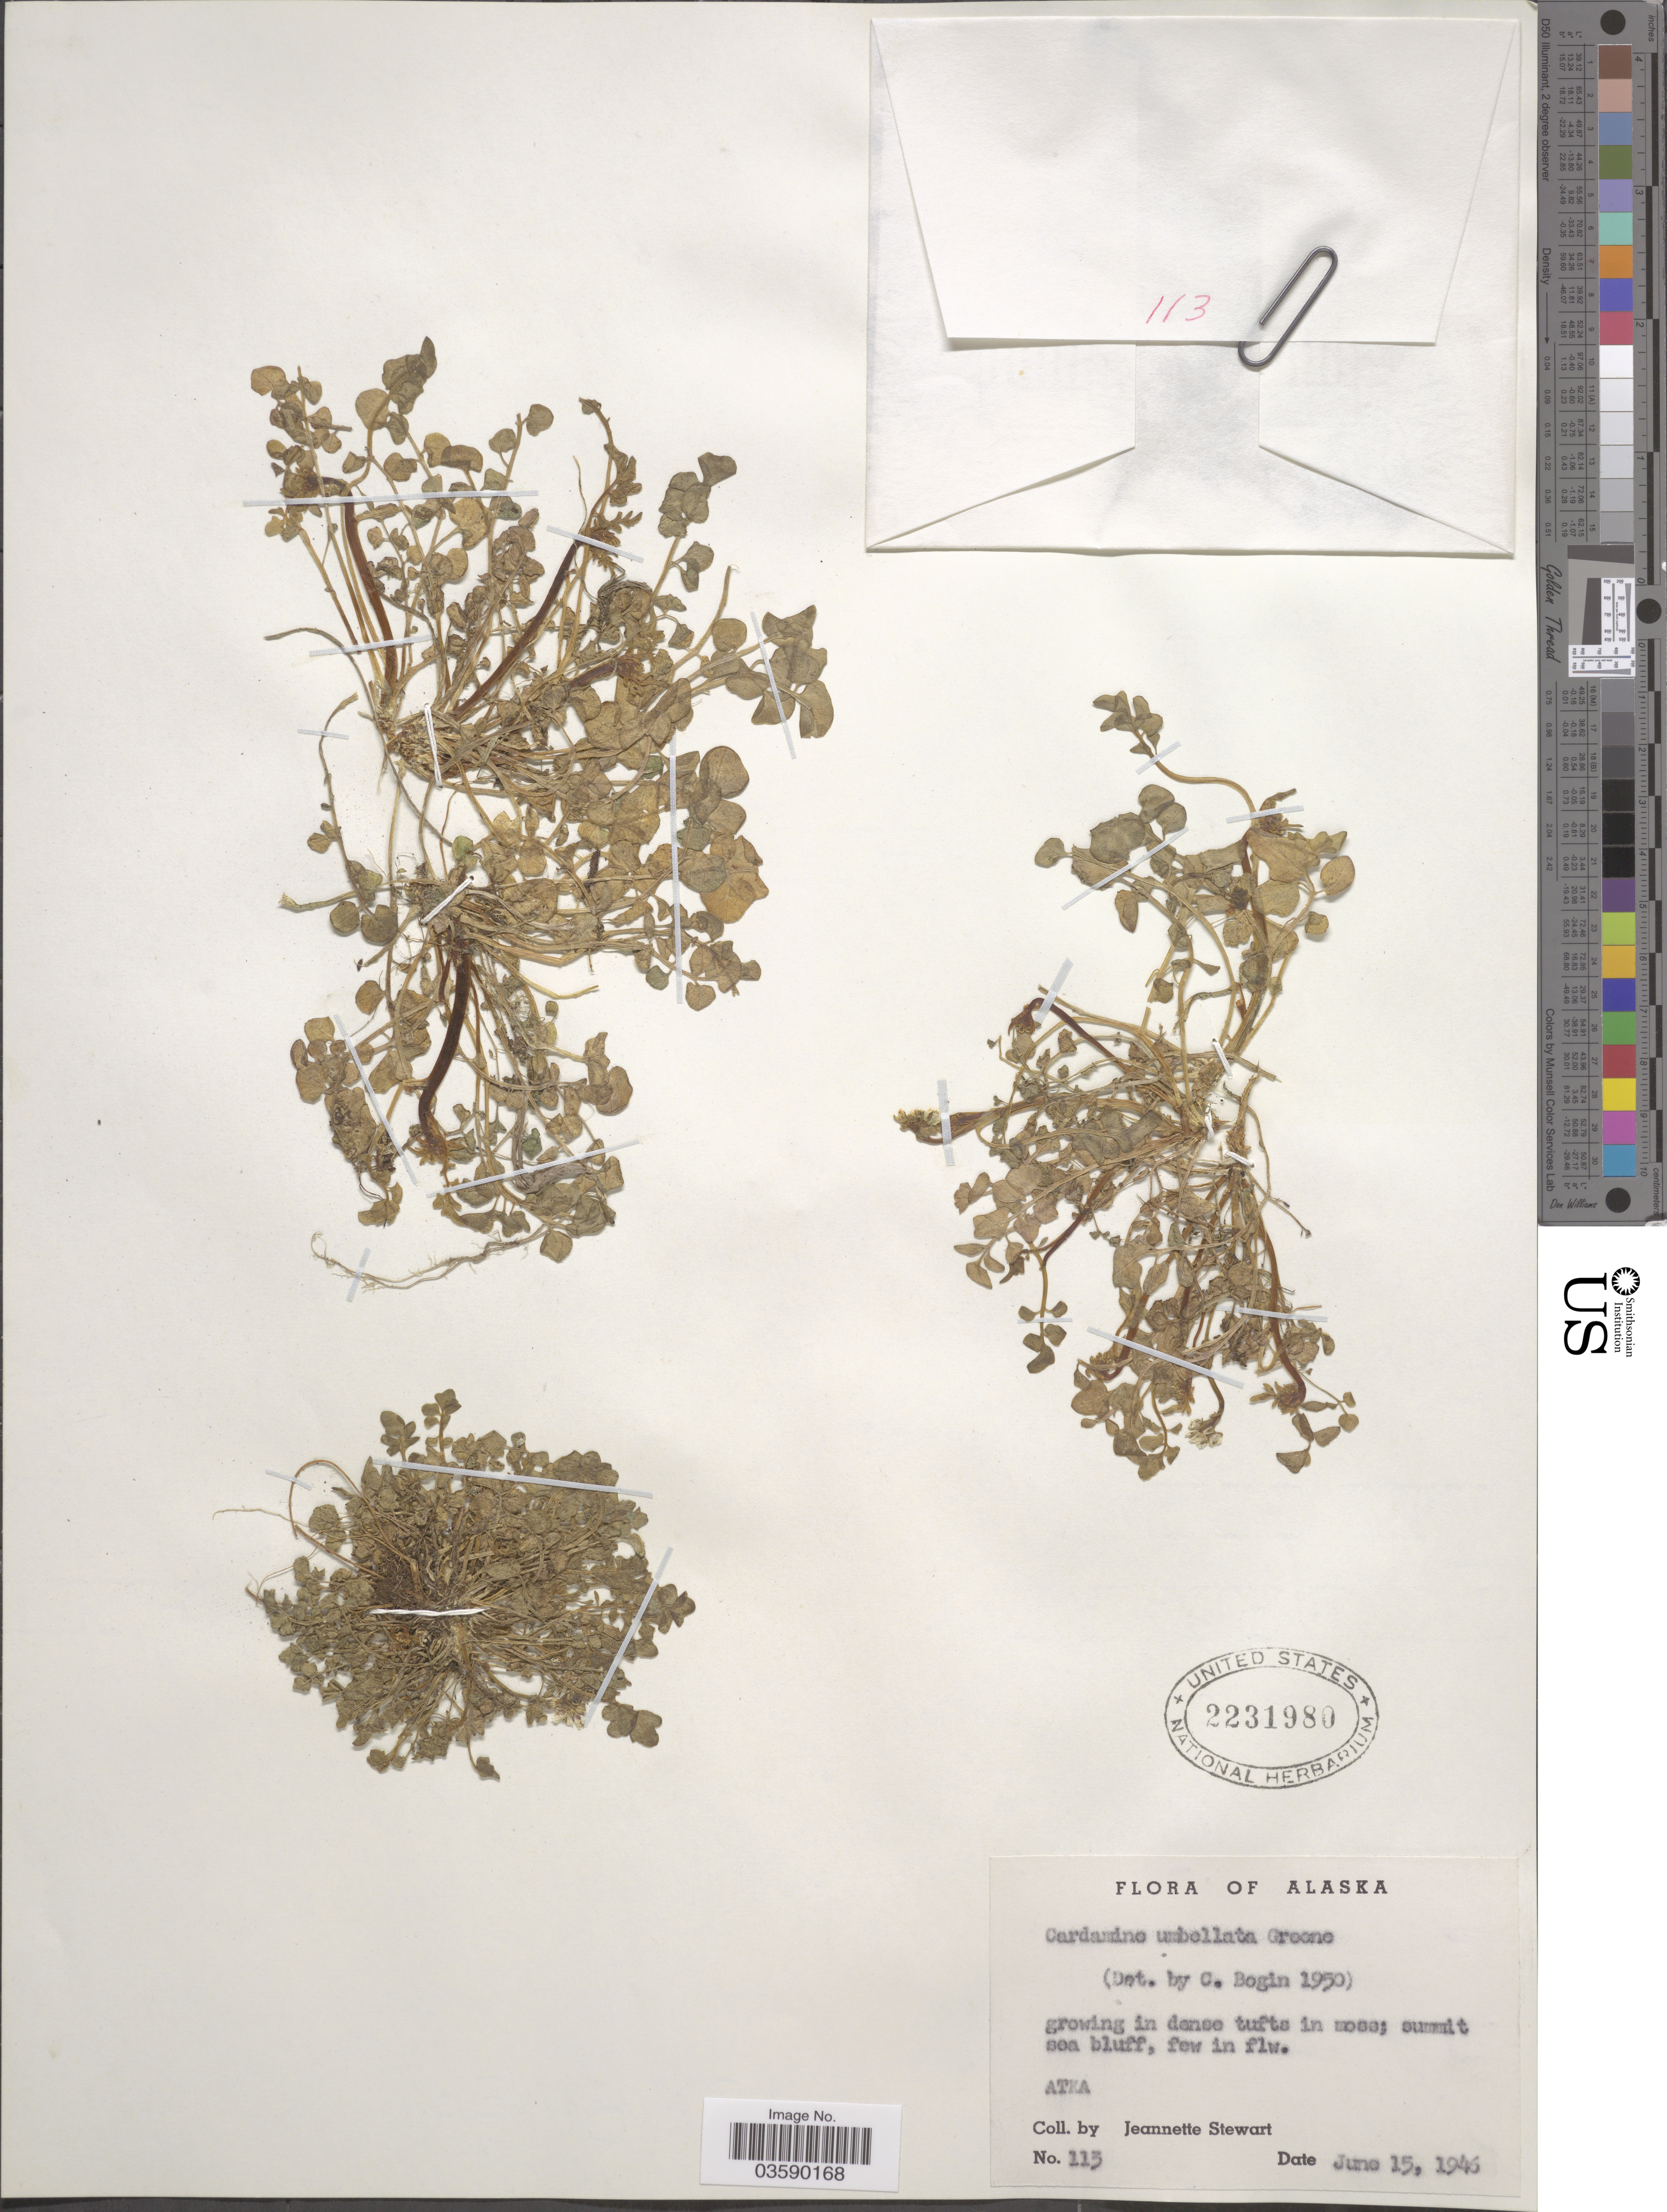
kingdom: Plantae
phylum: Tracheophyta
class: Magnoliopsida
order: Brassicales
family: Brassicaceae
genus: Cardamine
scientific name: Cardamine umbellata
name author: Greene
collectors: J. Stewart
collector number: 113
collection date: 1946-06-15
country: United States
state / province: Alaska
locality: Summit sea bluff, few in flw. ATKA.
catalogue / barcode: US 2231980